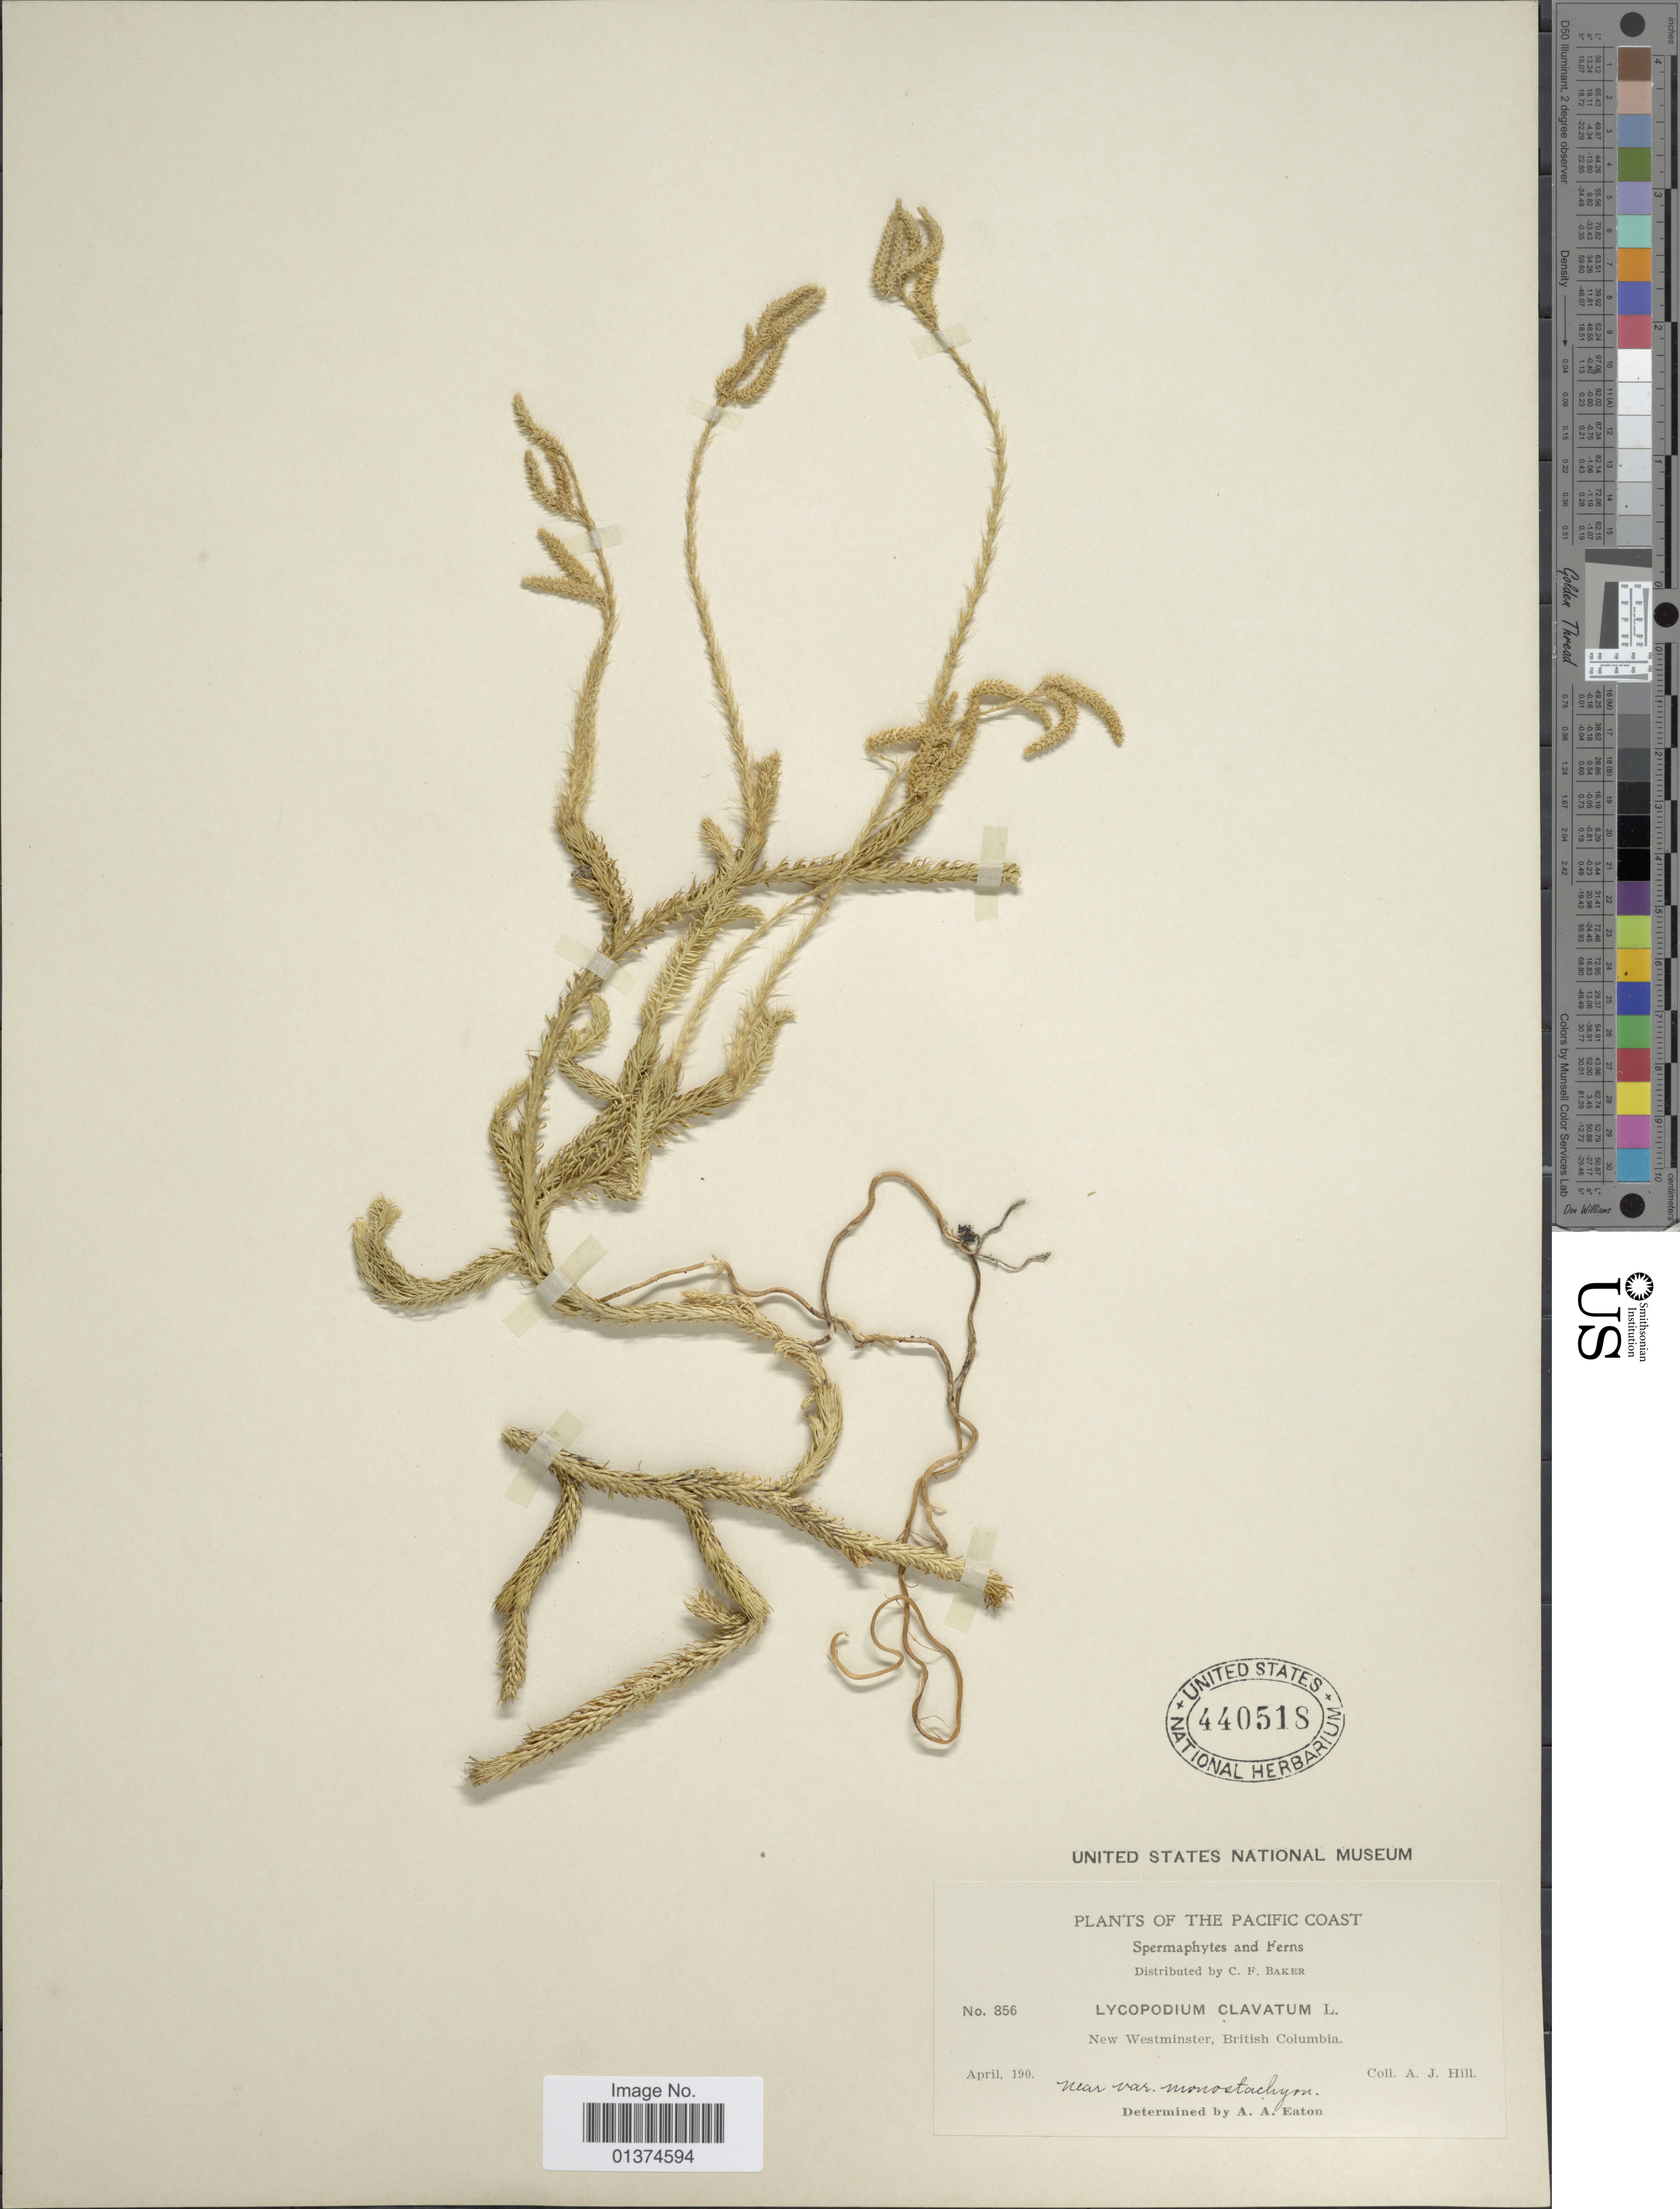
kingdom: Plantae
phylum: Tracheophyta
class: Lycopodiopsida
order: Lycopodiales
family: Lycopodiaceae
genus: Lycopodium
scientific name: Lycopodium clavatum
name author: L.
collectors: A. Hill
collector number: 856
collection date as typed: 190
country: Canada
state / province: British Columbia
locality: The Pacific Coast, New Westminster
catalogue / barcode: US 440518